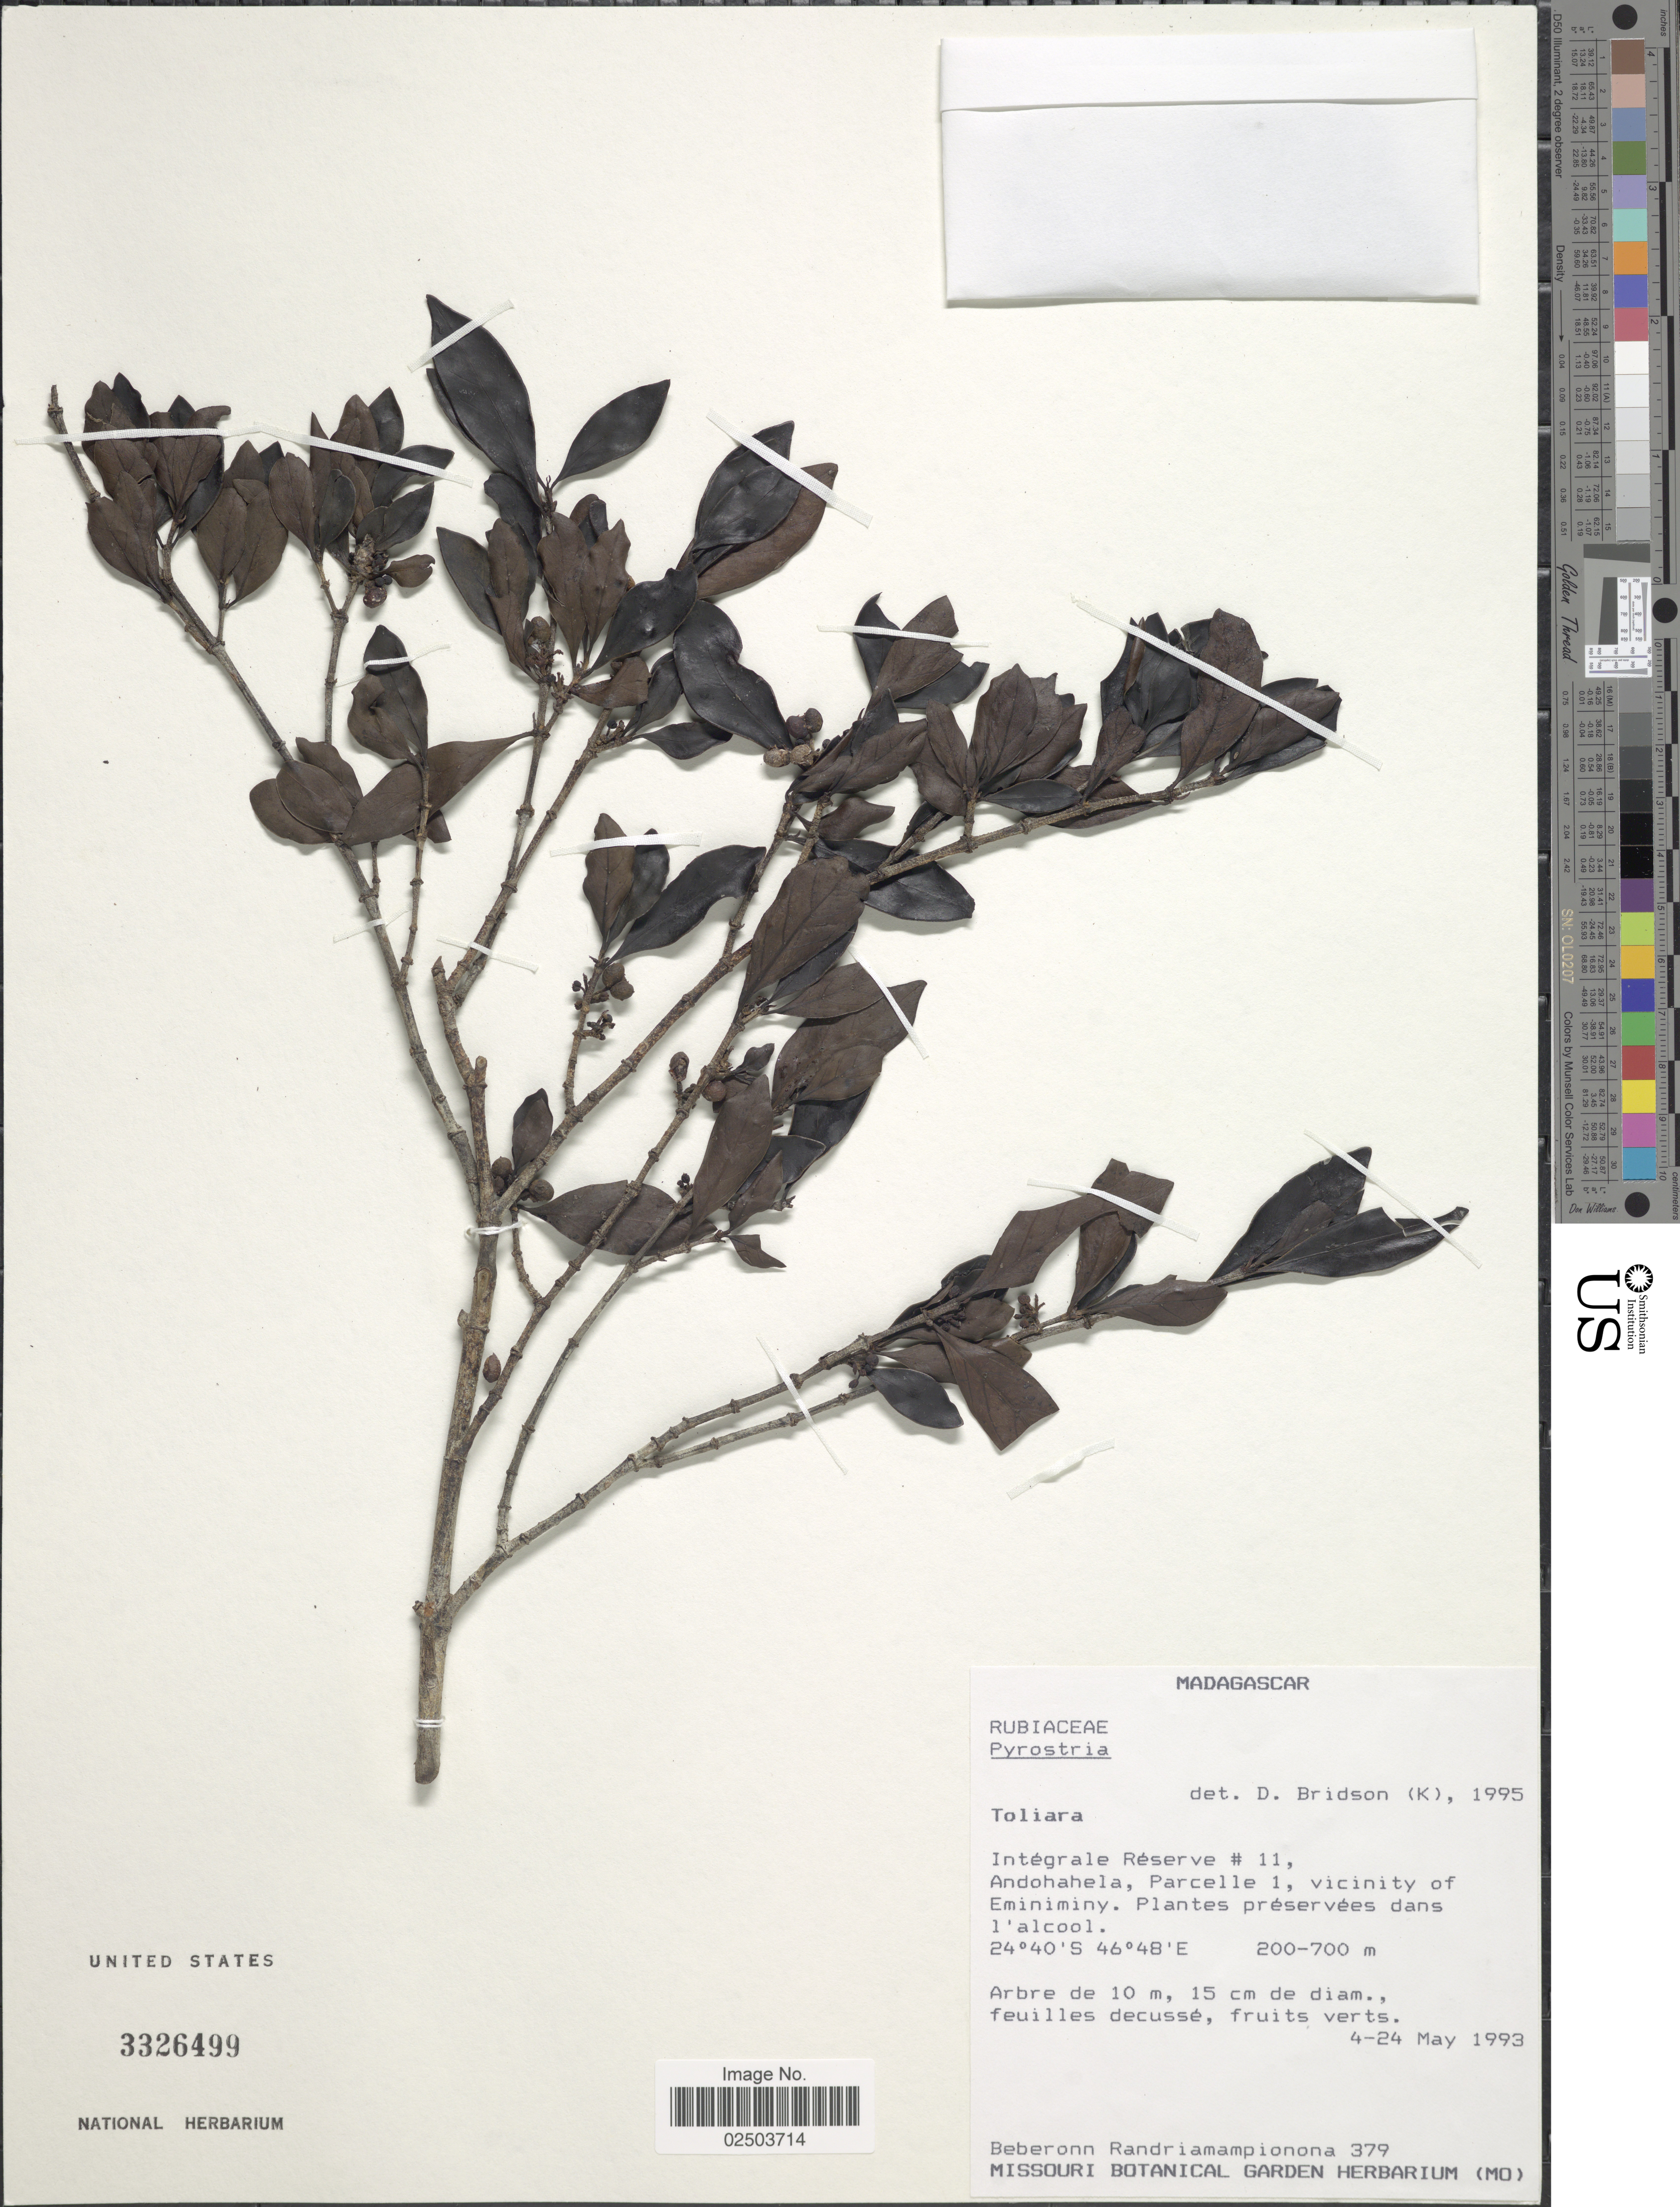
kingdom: Plantae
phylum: Tracheophyta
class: Magnoliopsida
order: Gentianales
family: Rubiaceae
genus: Pyrostria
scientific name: Pyrostria sp.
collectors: B. Randriamampionona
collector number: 379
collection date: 1993-05-04/1993-05-24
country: Madagascar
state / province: Ihorombe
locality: Integrale Reserve #11, Andohehela, Parcelle 1, vicinity of Eminiminy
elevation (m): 200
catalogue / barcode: US 3326499